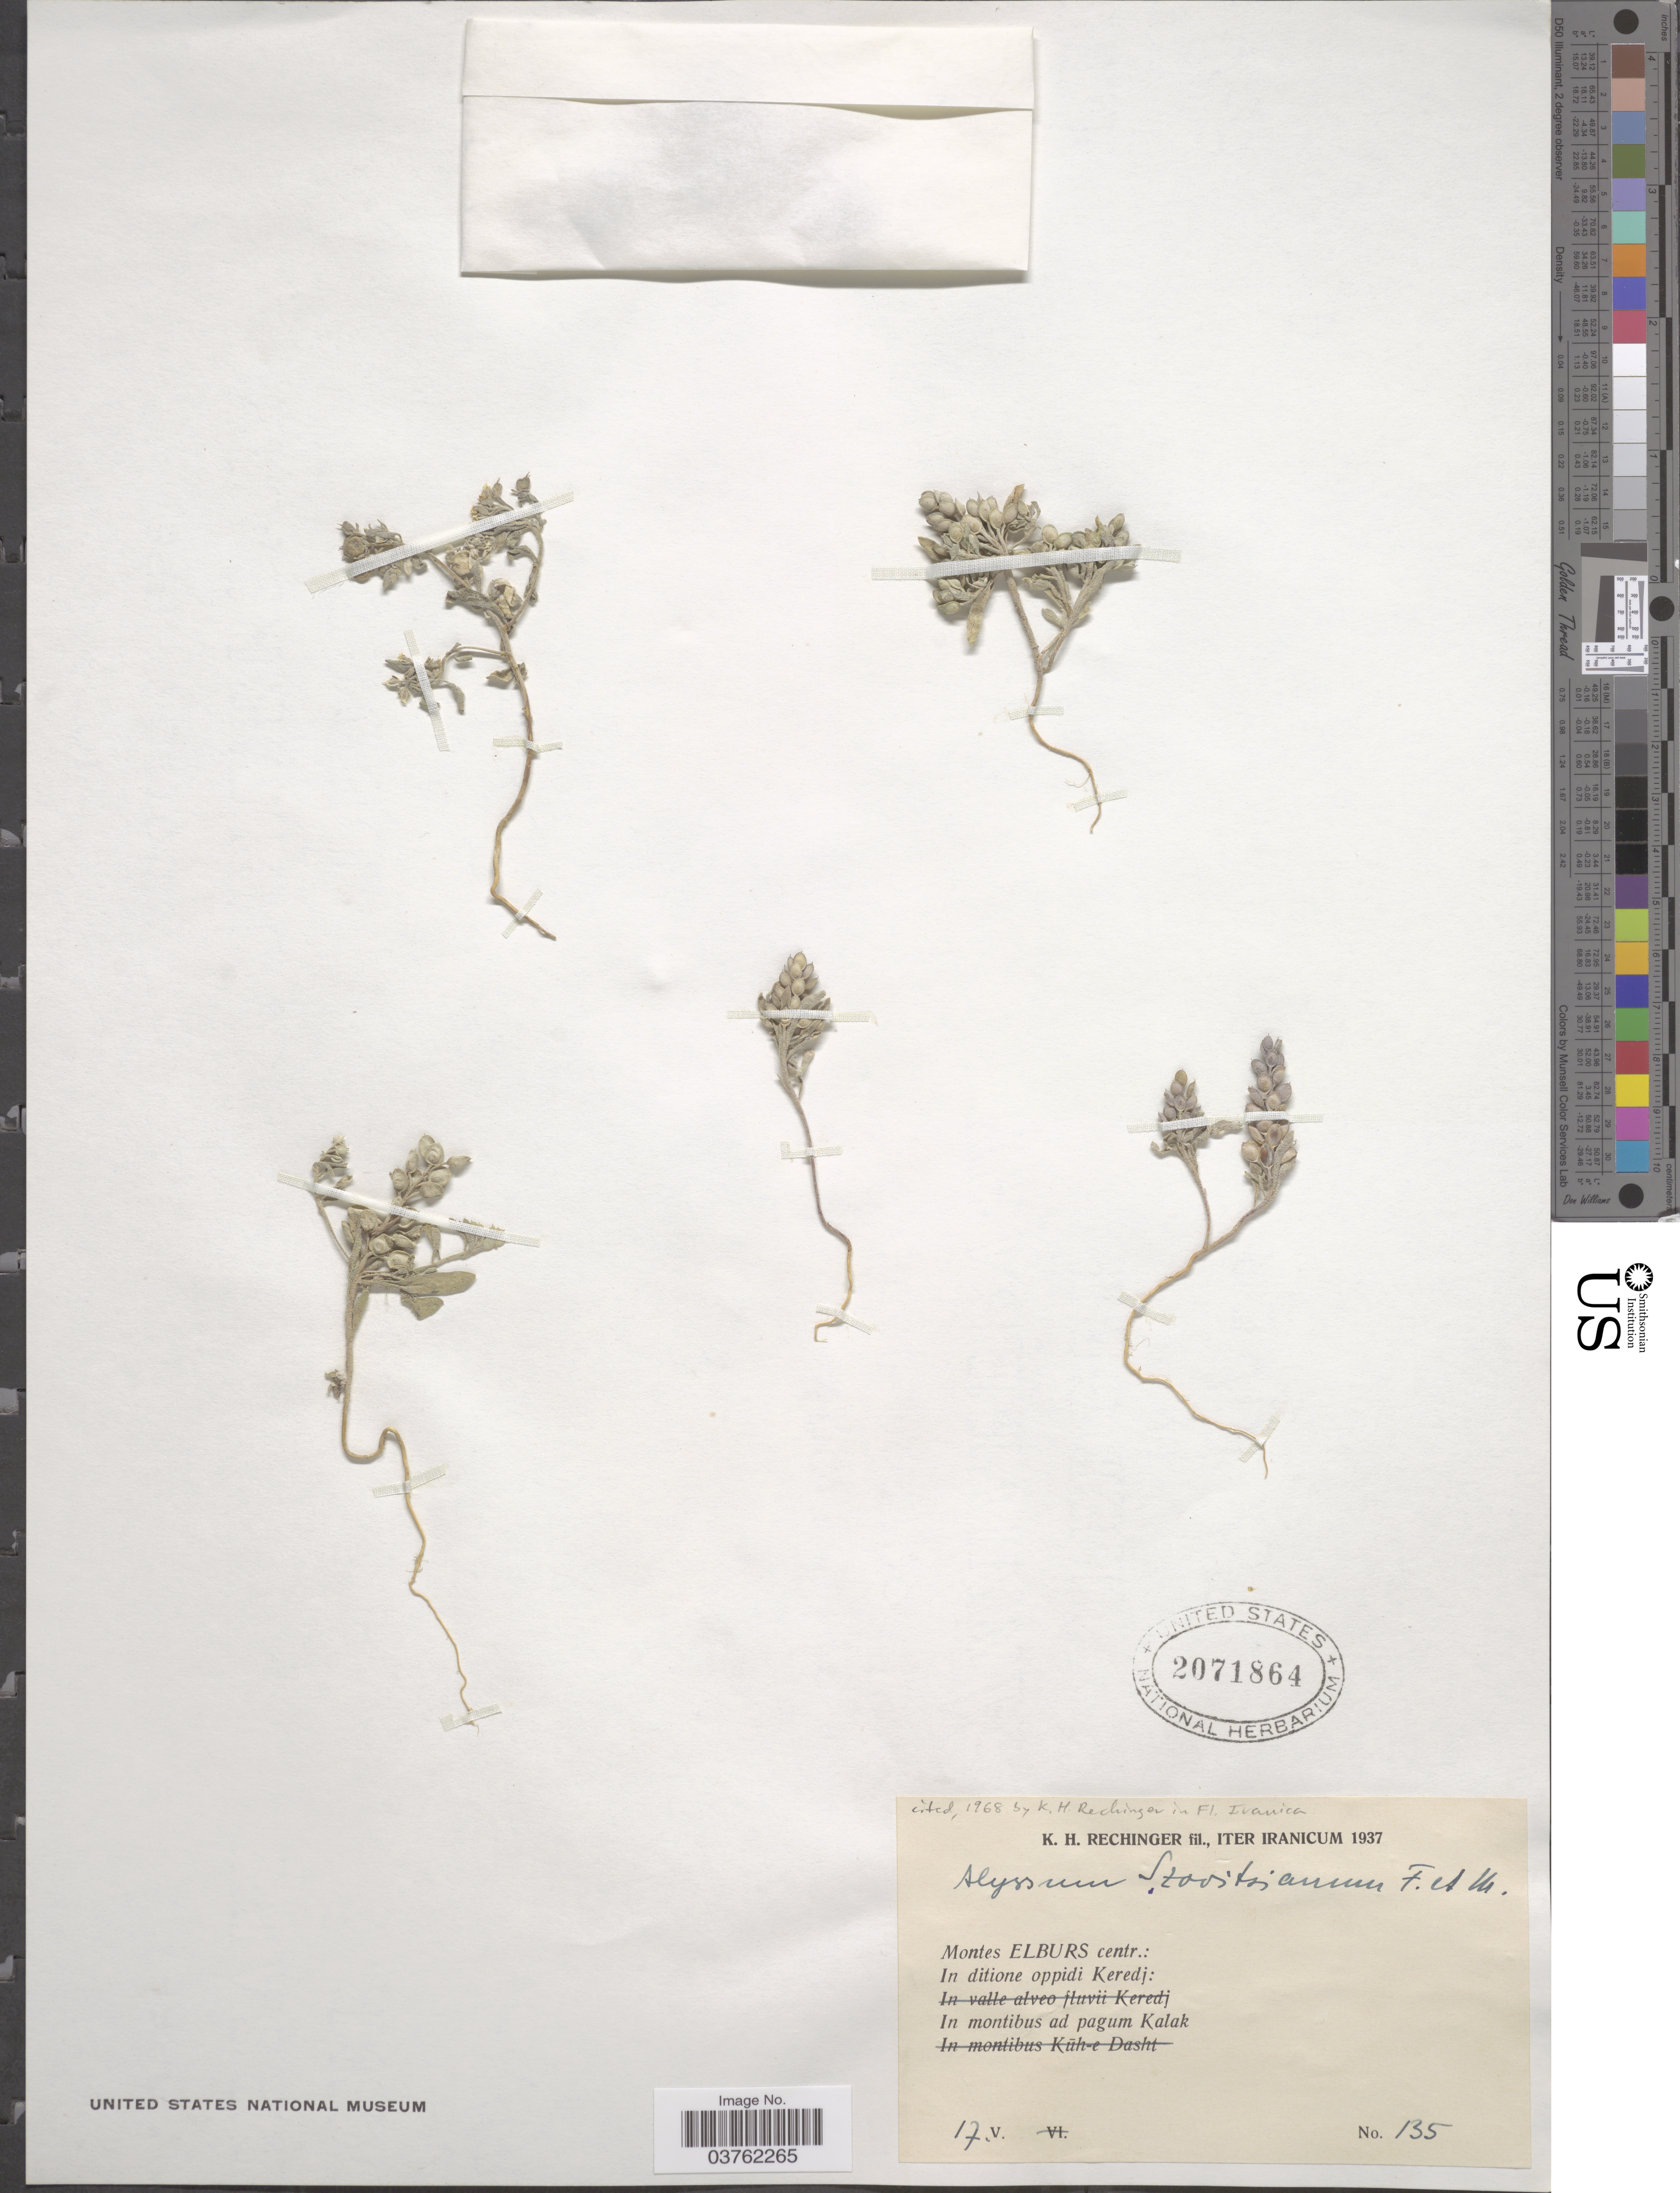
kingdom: Plantae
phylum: Tracheophyta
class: Magnoliopsida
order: Brassicales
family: Brassicaceae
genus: Alyssum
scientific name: Alyssum szovitsianum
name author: Fisch. & C.A. Mey.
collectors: K. H. Rechinger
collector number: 135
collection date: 1937-05-17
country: Iran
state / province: Alborz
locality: Iter Iranicum. Montes Elburs centr.: In ditione oppidi Keredj: In montibus ad pagum Kalak.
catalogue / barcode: US 2071864